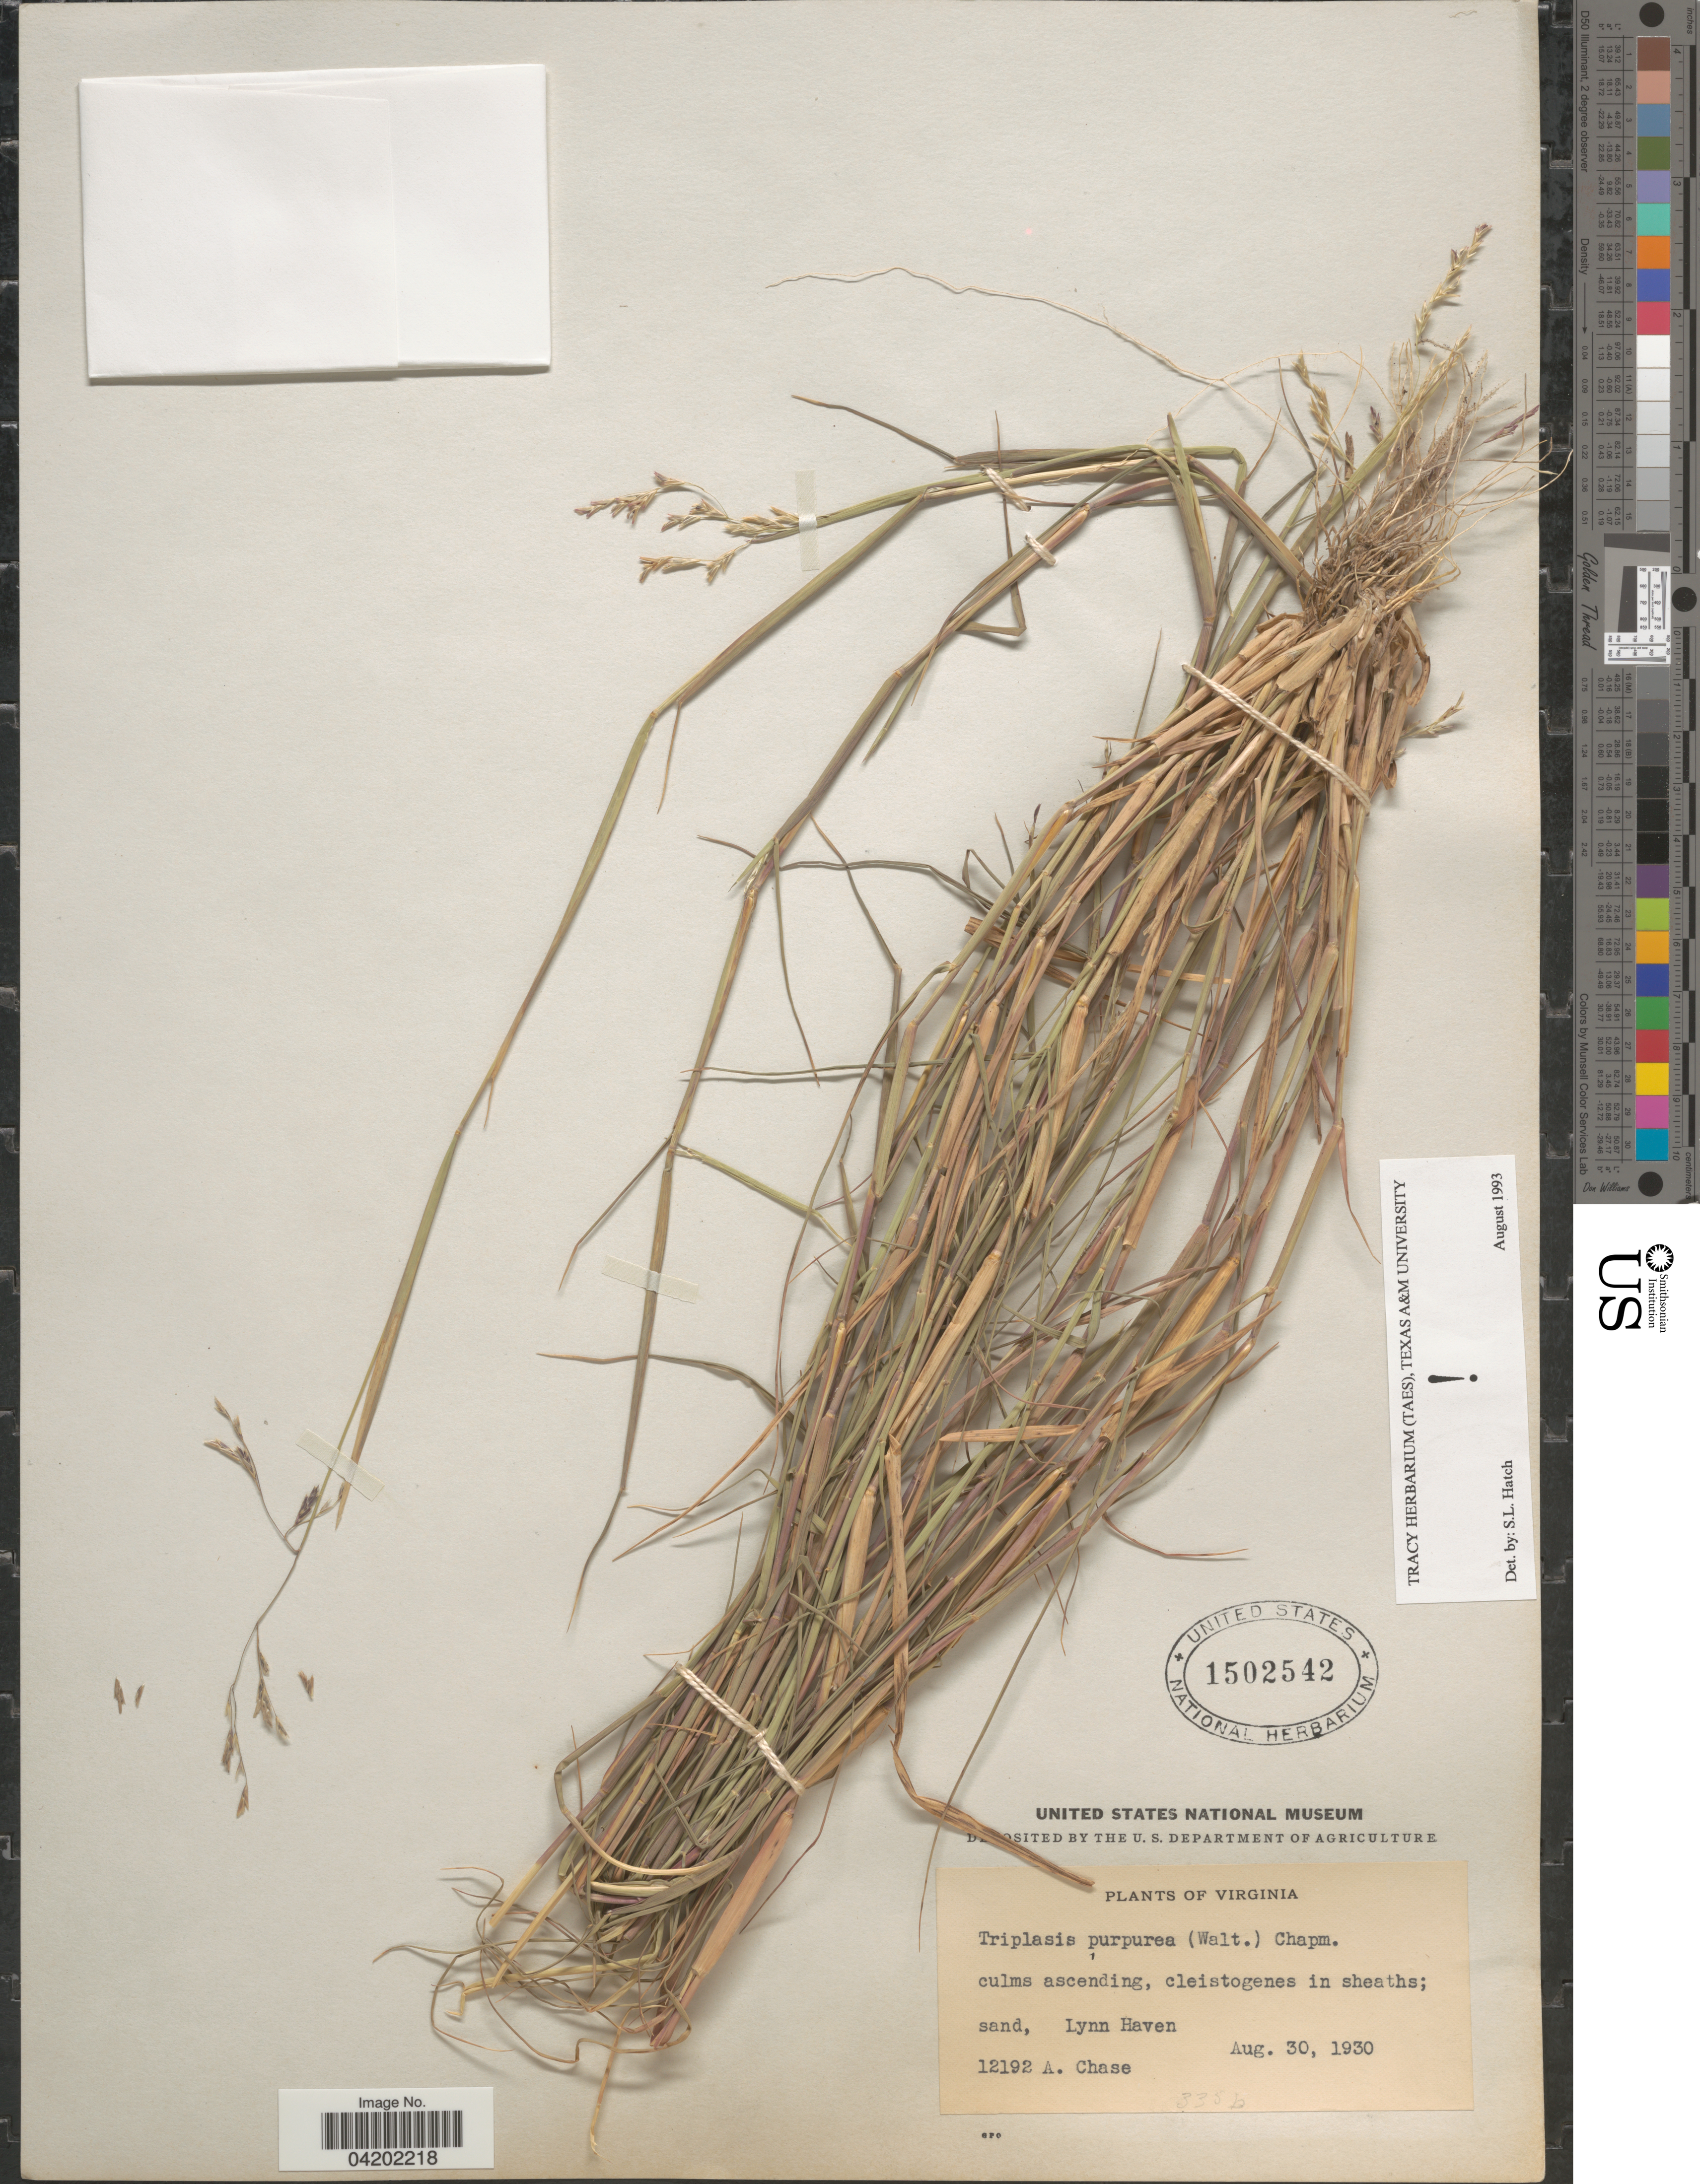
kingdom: Plantae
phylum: Tracheophyta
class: Liliopsida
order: Poales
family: Poaceae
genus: Triplasis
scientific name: Triplasis purpurea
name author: (Walter) Chapm.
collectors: A. Chase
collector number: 12192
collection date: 1930-08-30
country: United States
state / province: Virginia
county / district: City of Virginia Beach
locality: Sand, Lynn Haven.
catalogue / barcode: US 1502542